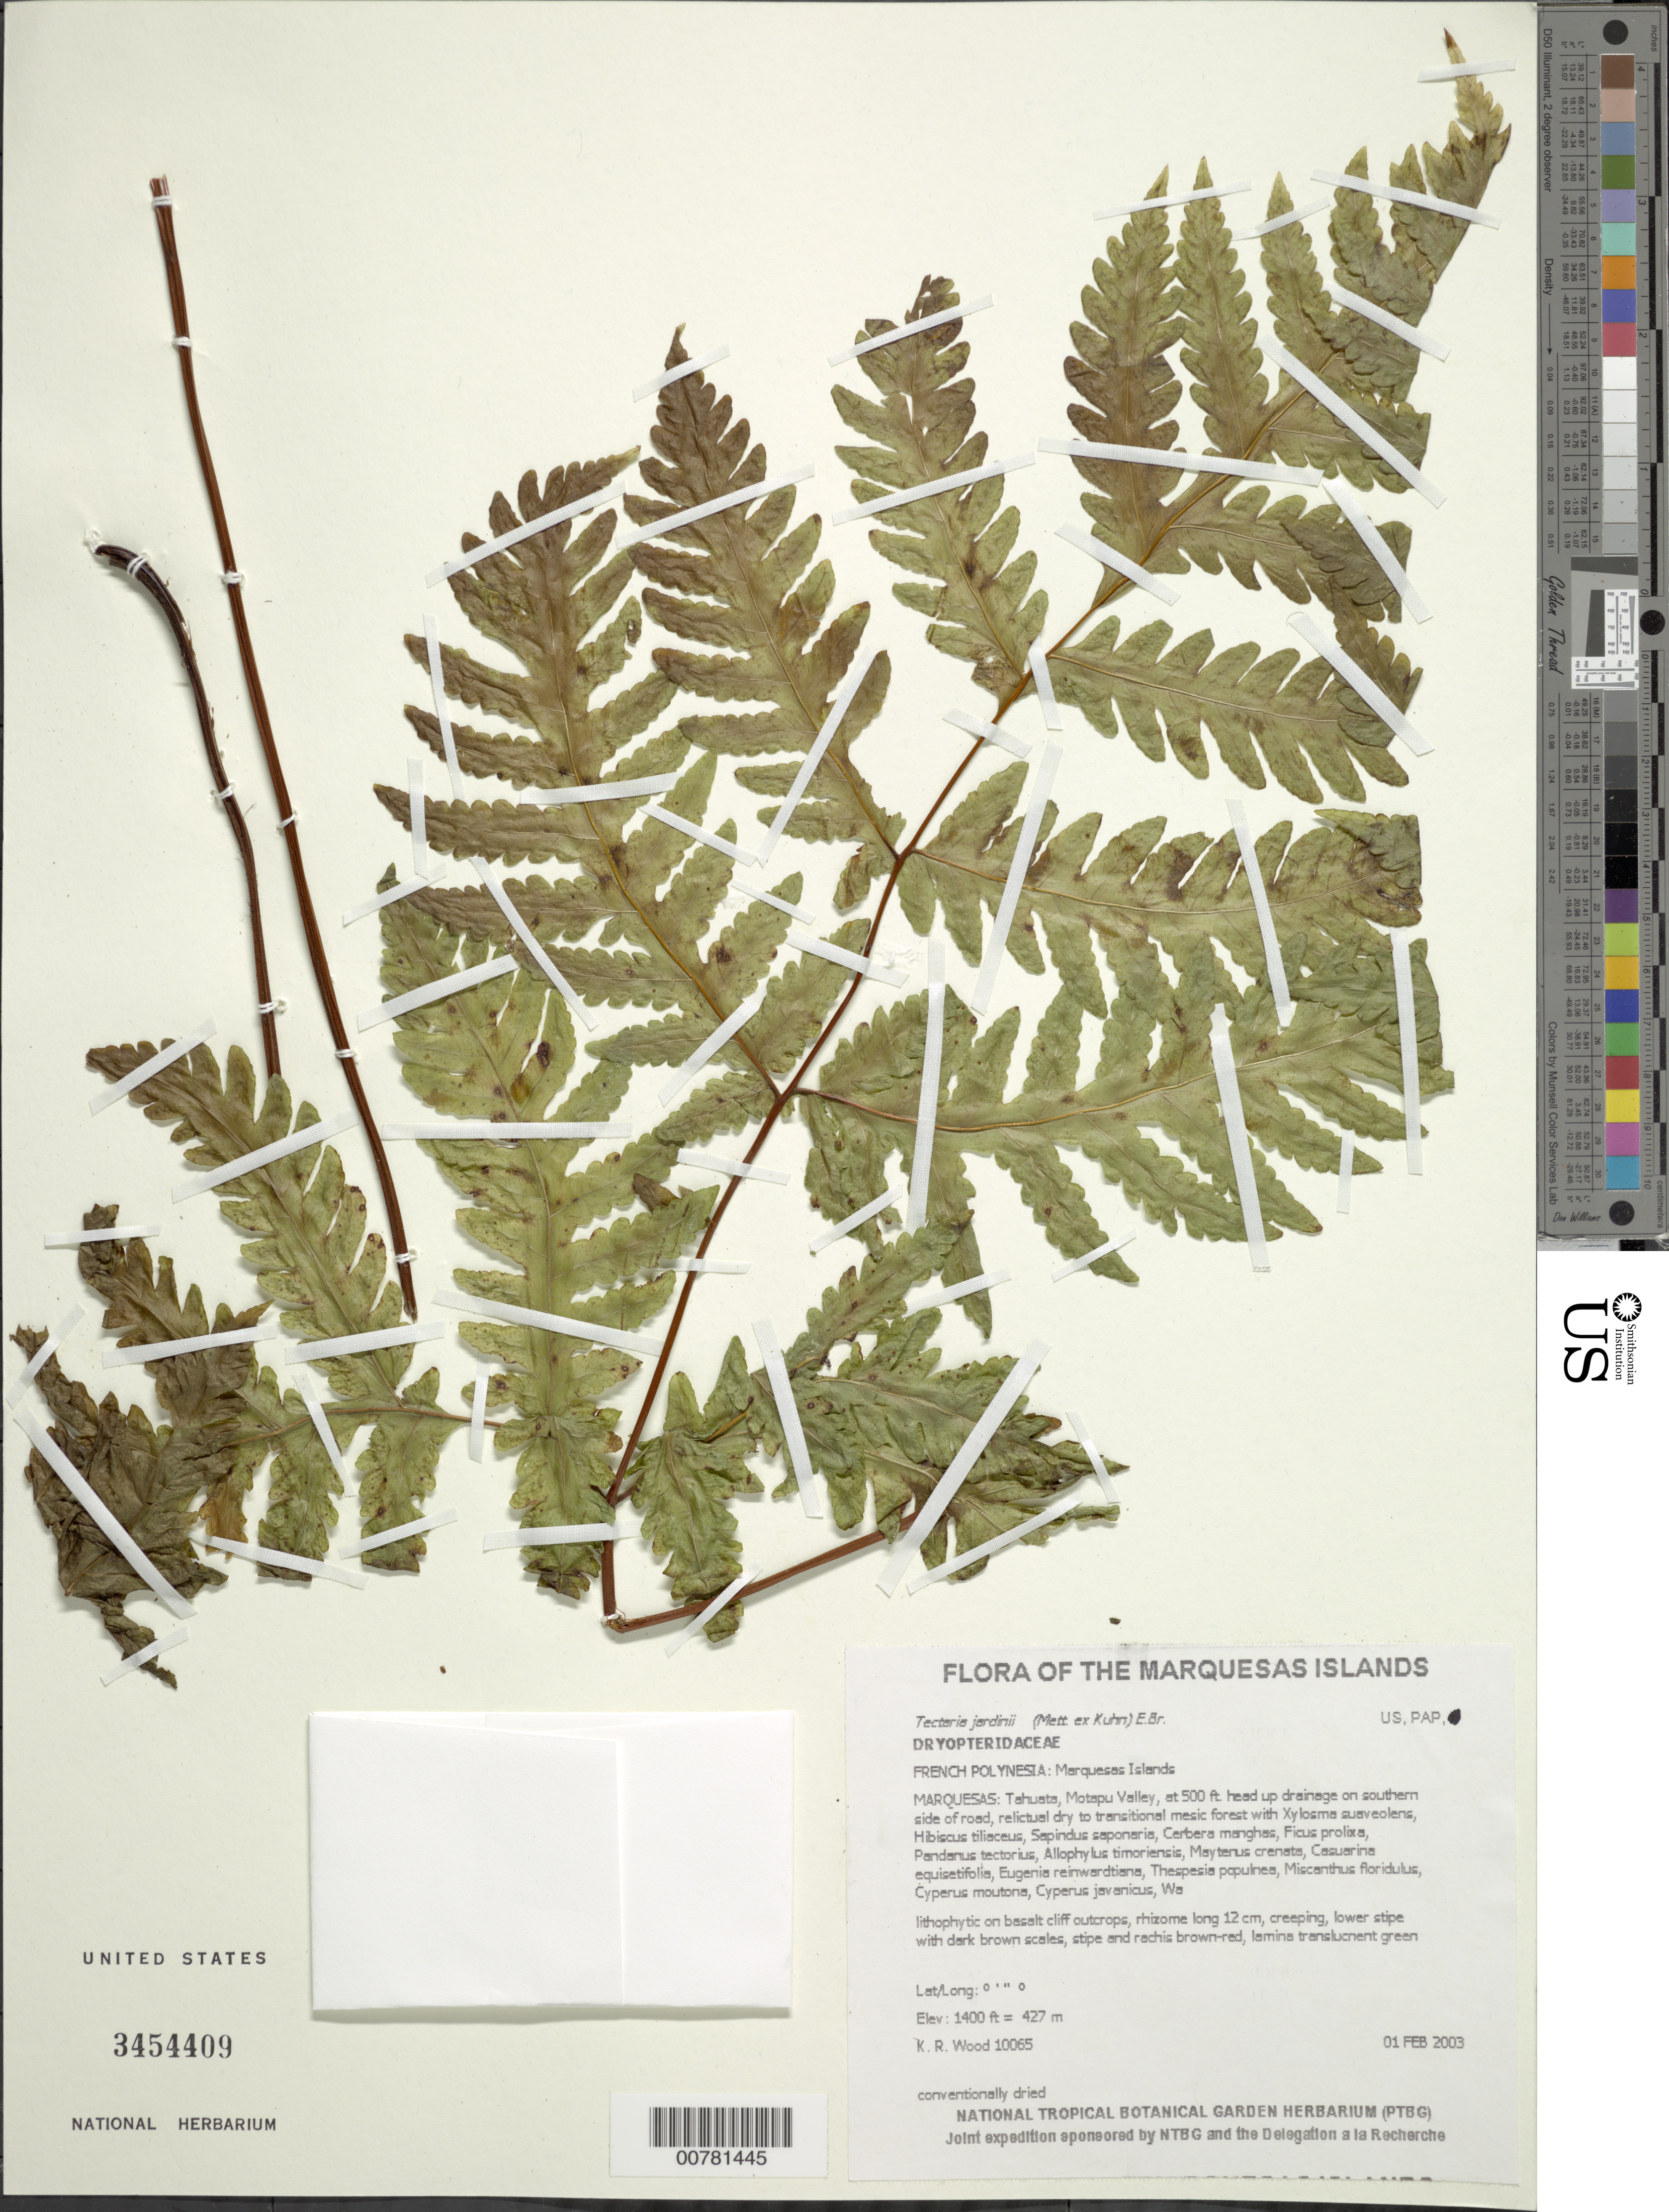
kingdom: Plantae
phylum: Tracheophyta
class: Polypodiopsida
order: Polypodiales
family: Tectariaceae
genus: Tectaria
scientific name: Tectaria jardinii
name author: (Mett. ex Kuhn) E.D. Br.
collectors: K. R. Wood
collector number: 10065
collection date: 2003-02-01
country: French Polynesia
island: Tahuata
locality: Motapu Valley, at 500 ft. head up drainage on southern side of road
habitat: Relictual dry to transitional mesic forest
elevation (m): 427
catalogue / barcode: US 3454409